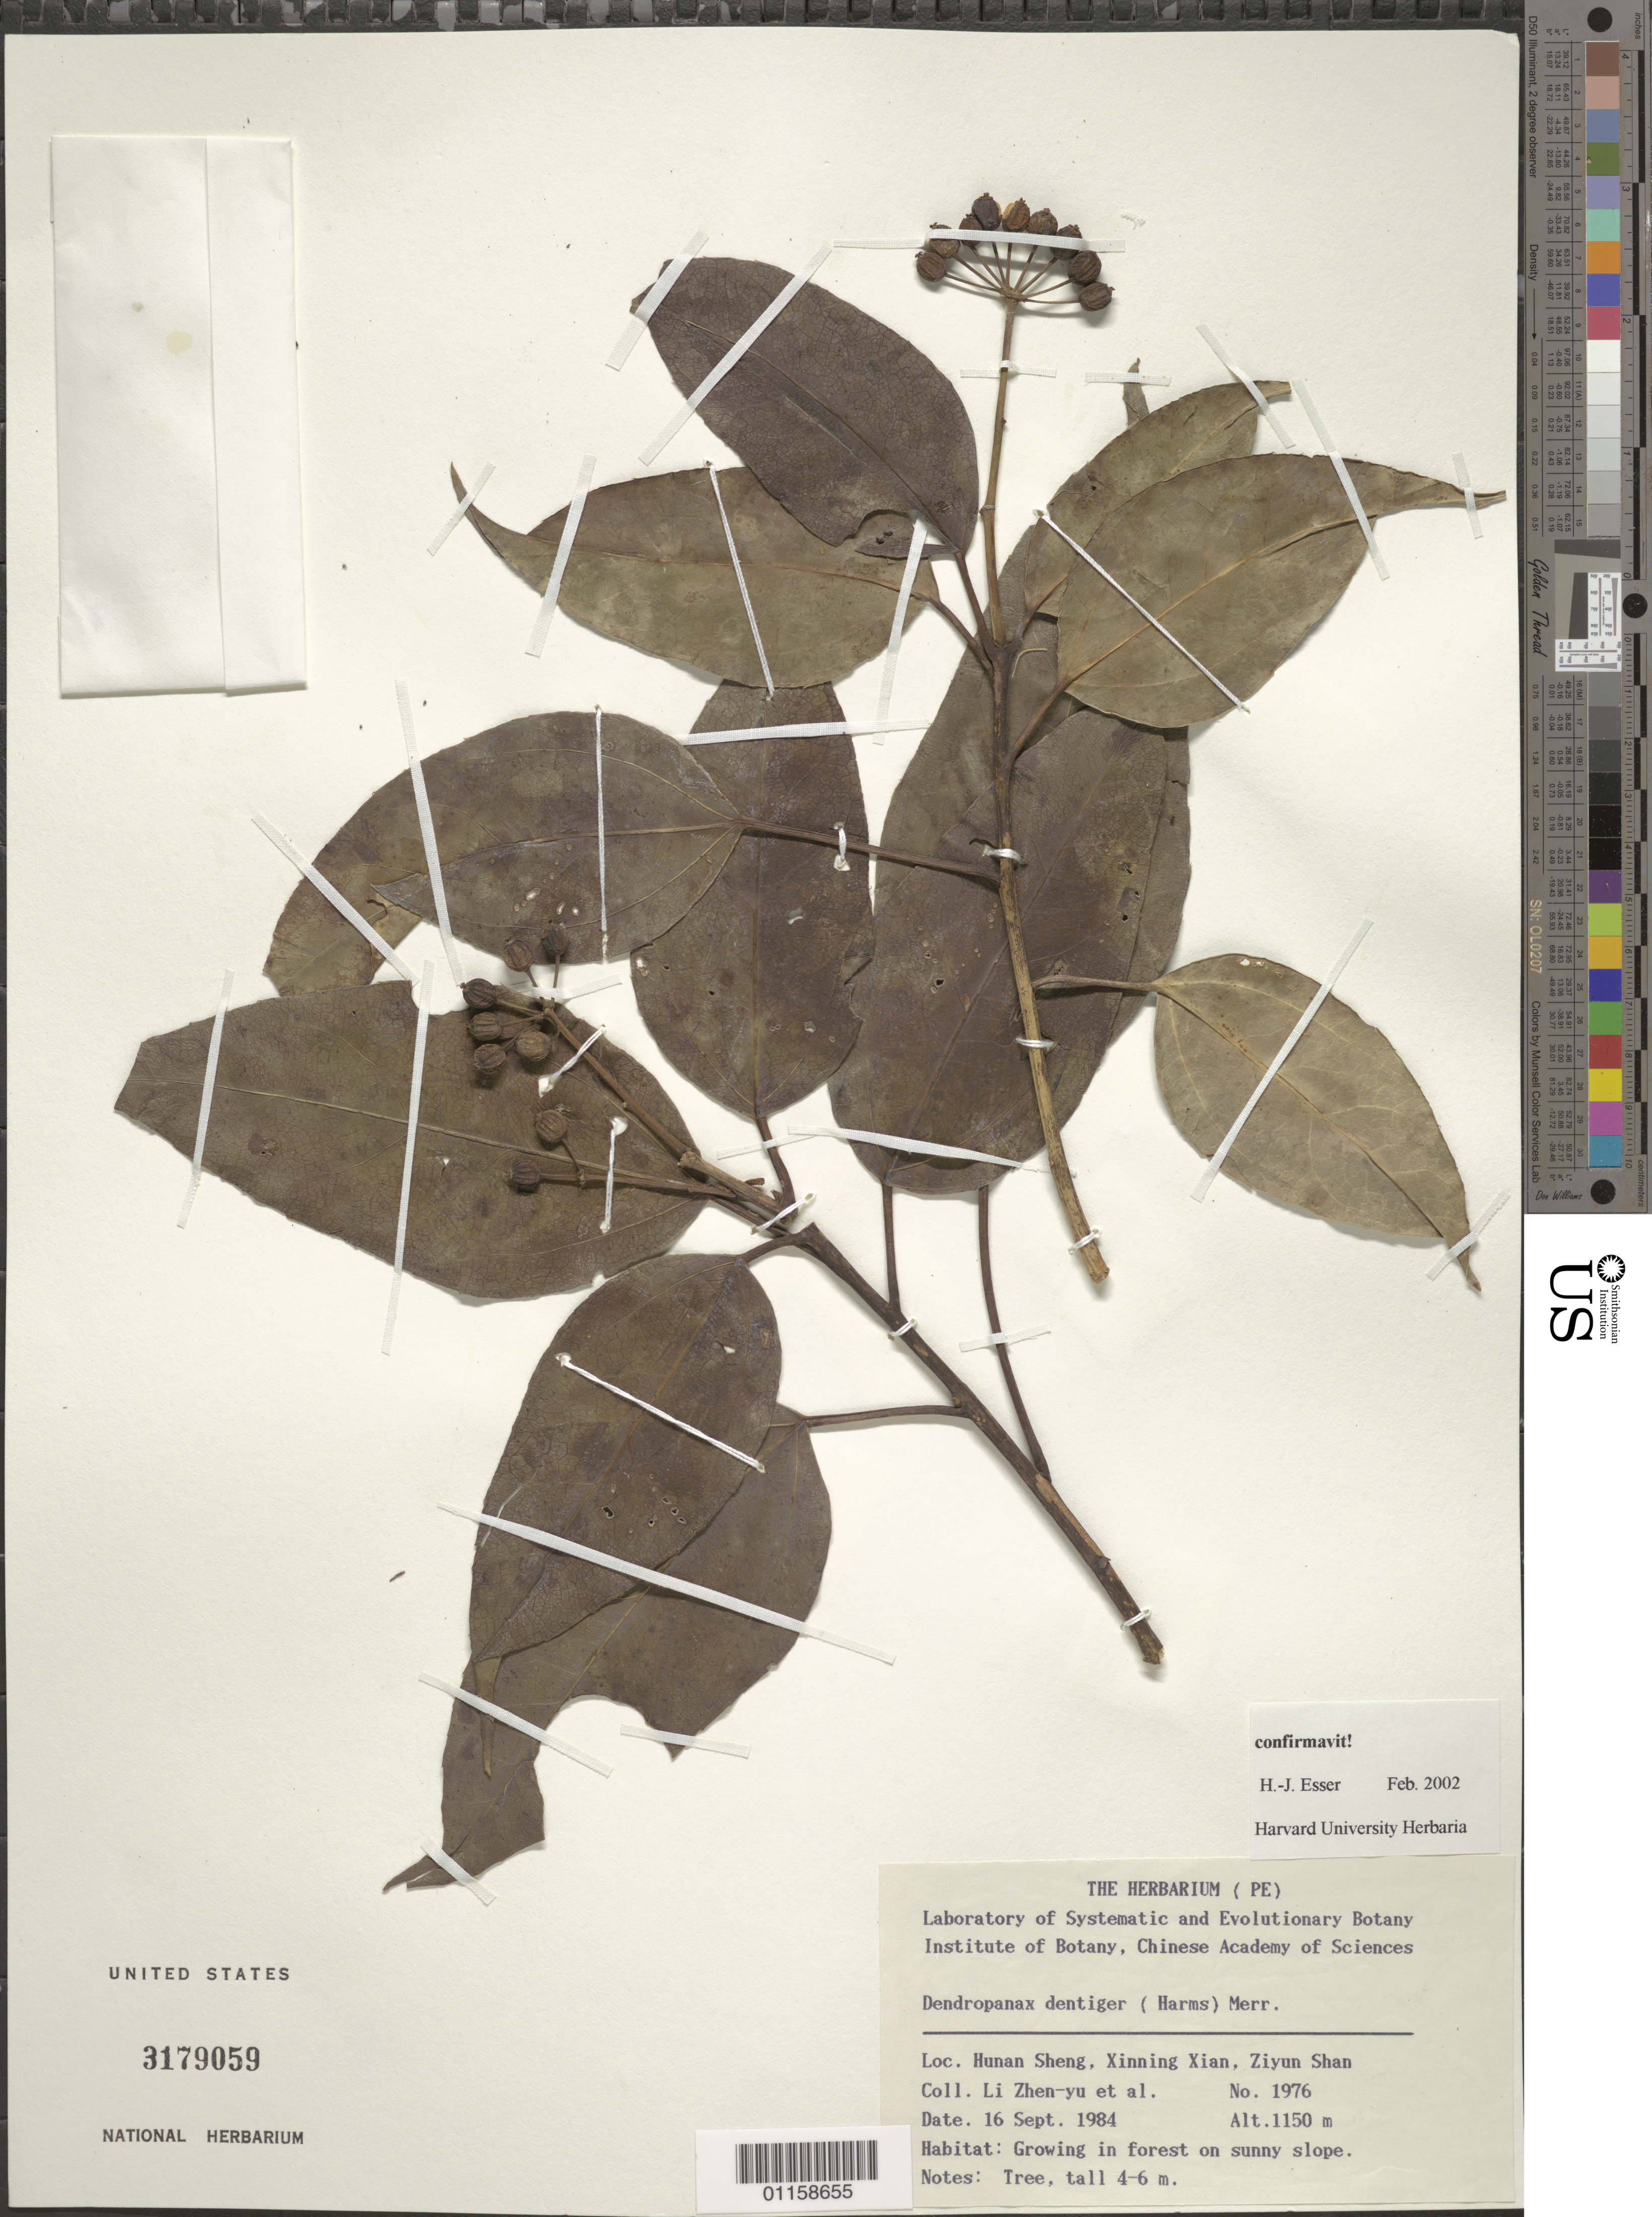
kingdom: Plantae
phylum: Tracheophyta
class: Magnoliopsida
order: Apiales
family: Araliaceae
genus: Dendropanax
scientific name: Dendropanax dentigerus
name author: (Harms) Merr.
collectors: L. Zhen-yu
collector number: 1976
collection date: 1984-09-16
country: China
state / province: Hunan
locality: Hunan Sheng, Xinning Xian, Ziyun Shan.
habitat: Tree, growing in forest on sunny slope.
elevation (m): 1150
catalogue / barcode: US 3179059